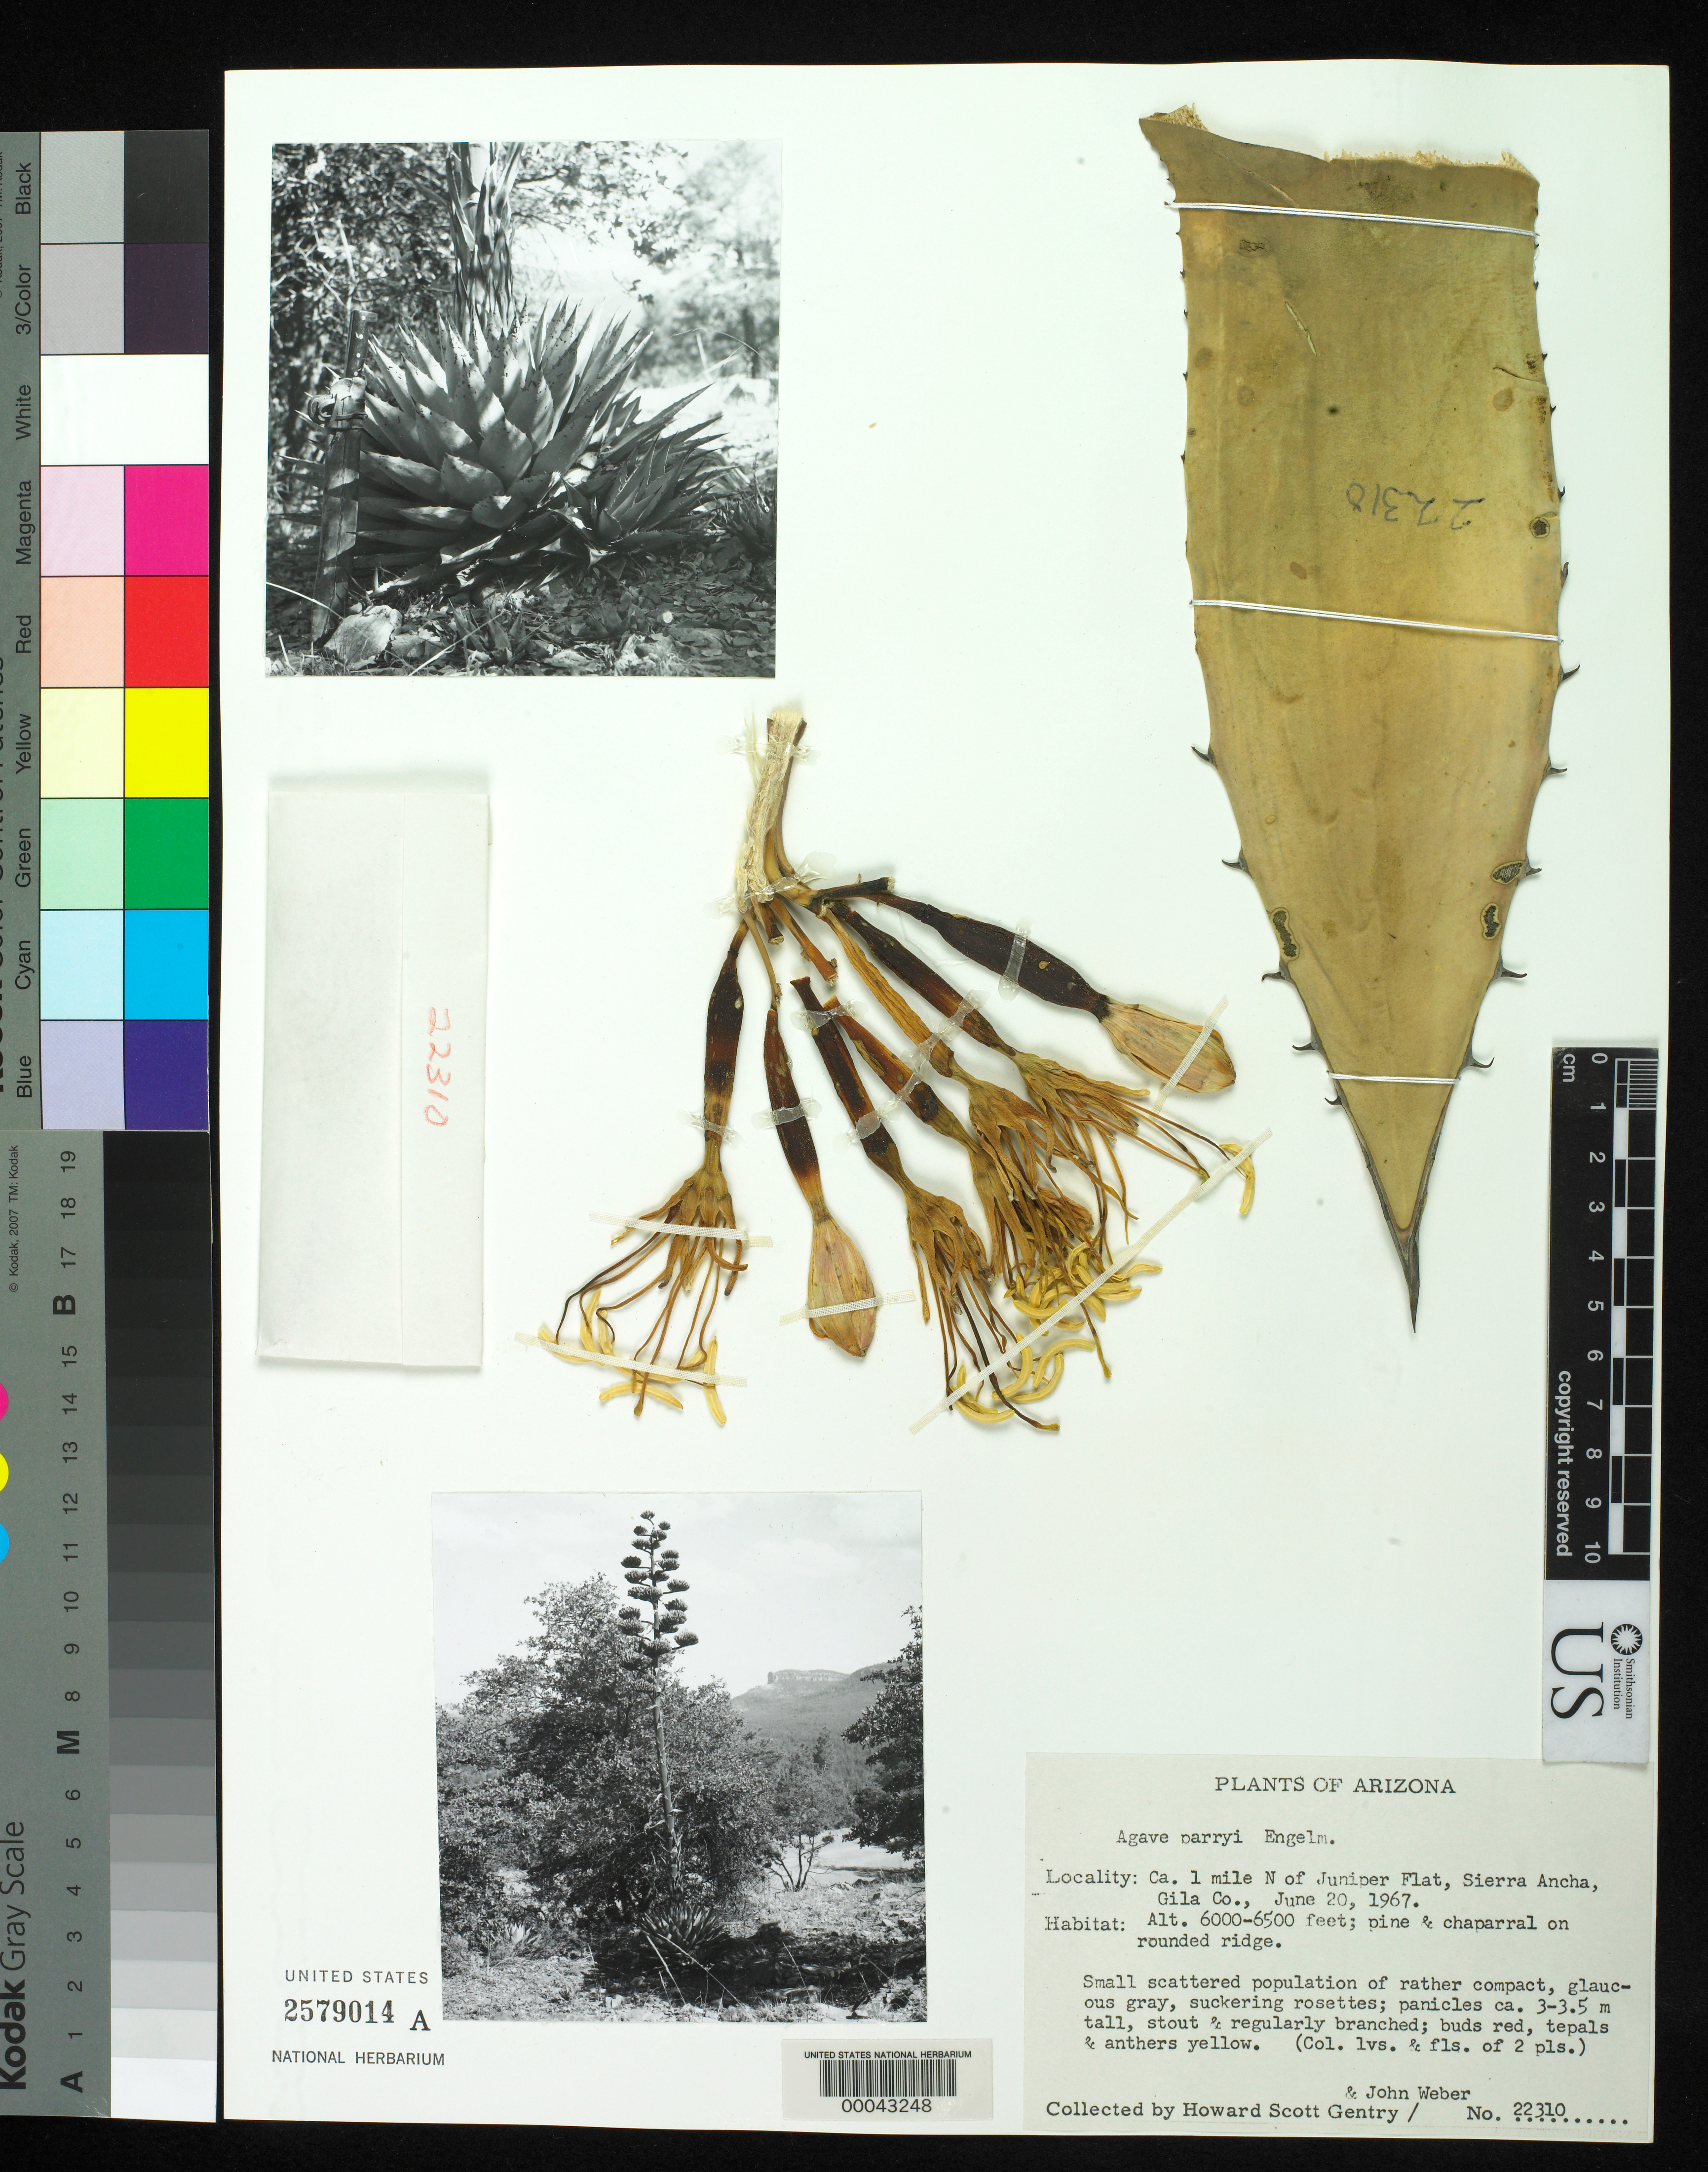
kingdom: Plantae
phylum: Tracheophyta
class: Liliopsida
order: Asparagales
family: Asparagaceae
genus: Agave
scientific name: Agave parryi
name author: Engelm.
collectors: H. S. Gentry & J. H. Weber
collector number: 22310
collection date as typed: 20 Jun 1967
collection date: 1967-06-20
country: United States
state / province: Arizona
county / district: Gila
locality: Ca 1 mi n of juniper flat, sierra ancha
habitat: Pine & chaparral on rounded ridge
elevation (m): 1829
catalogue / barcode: US 2579014A